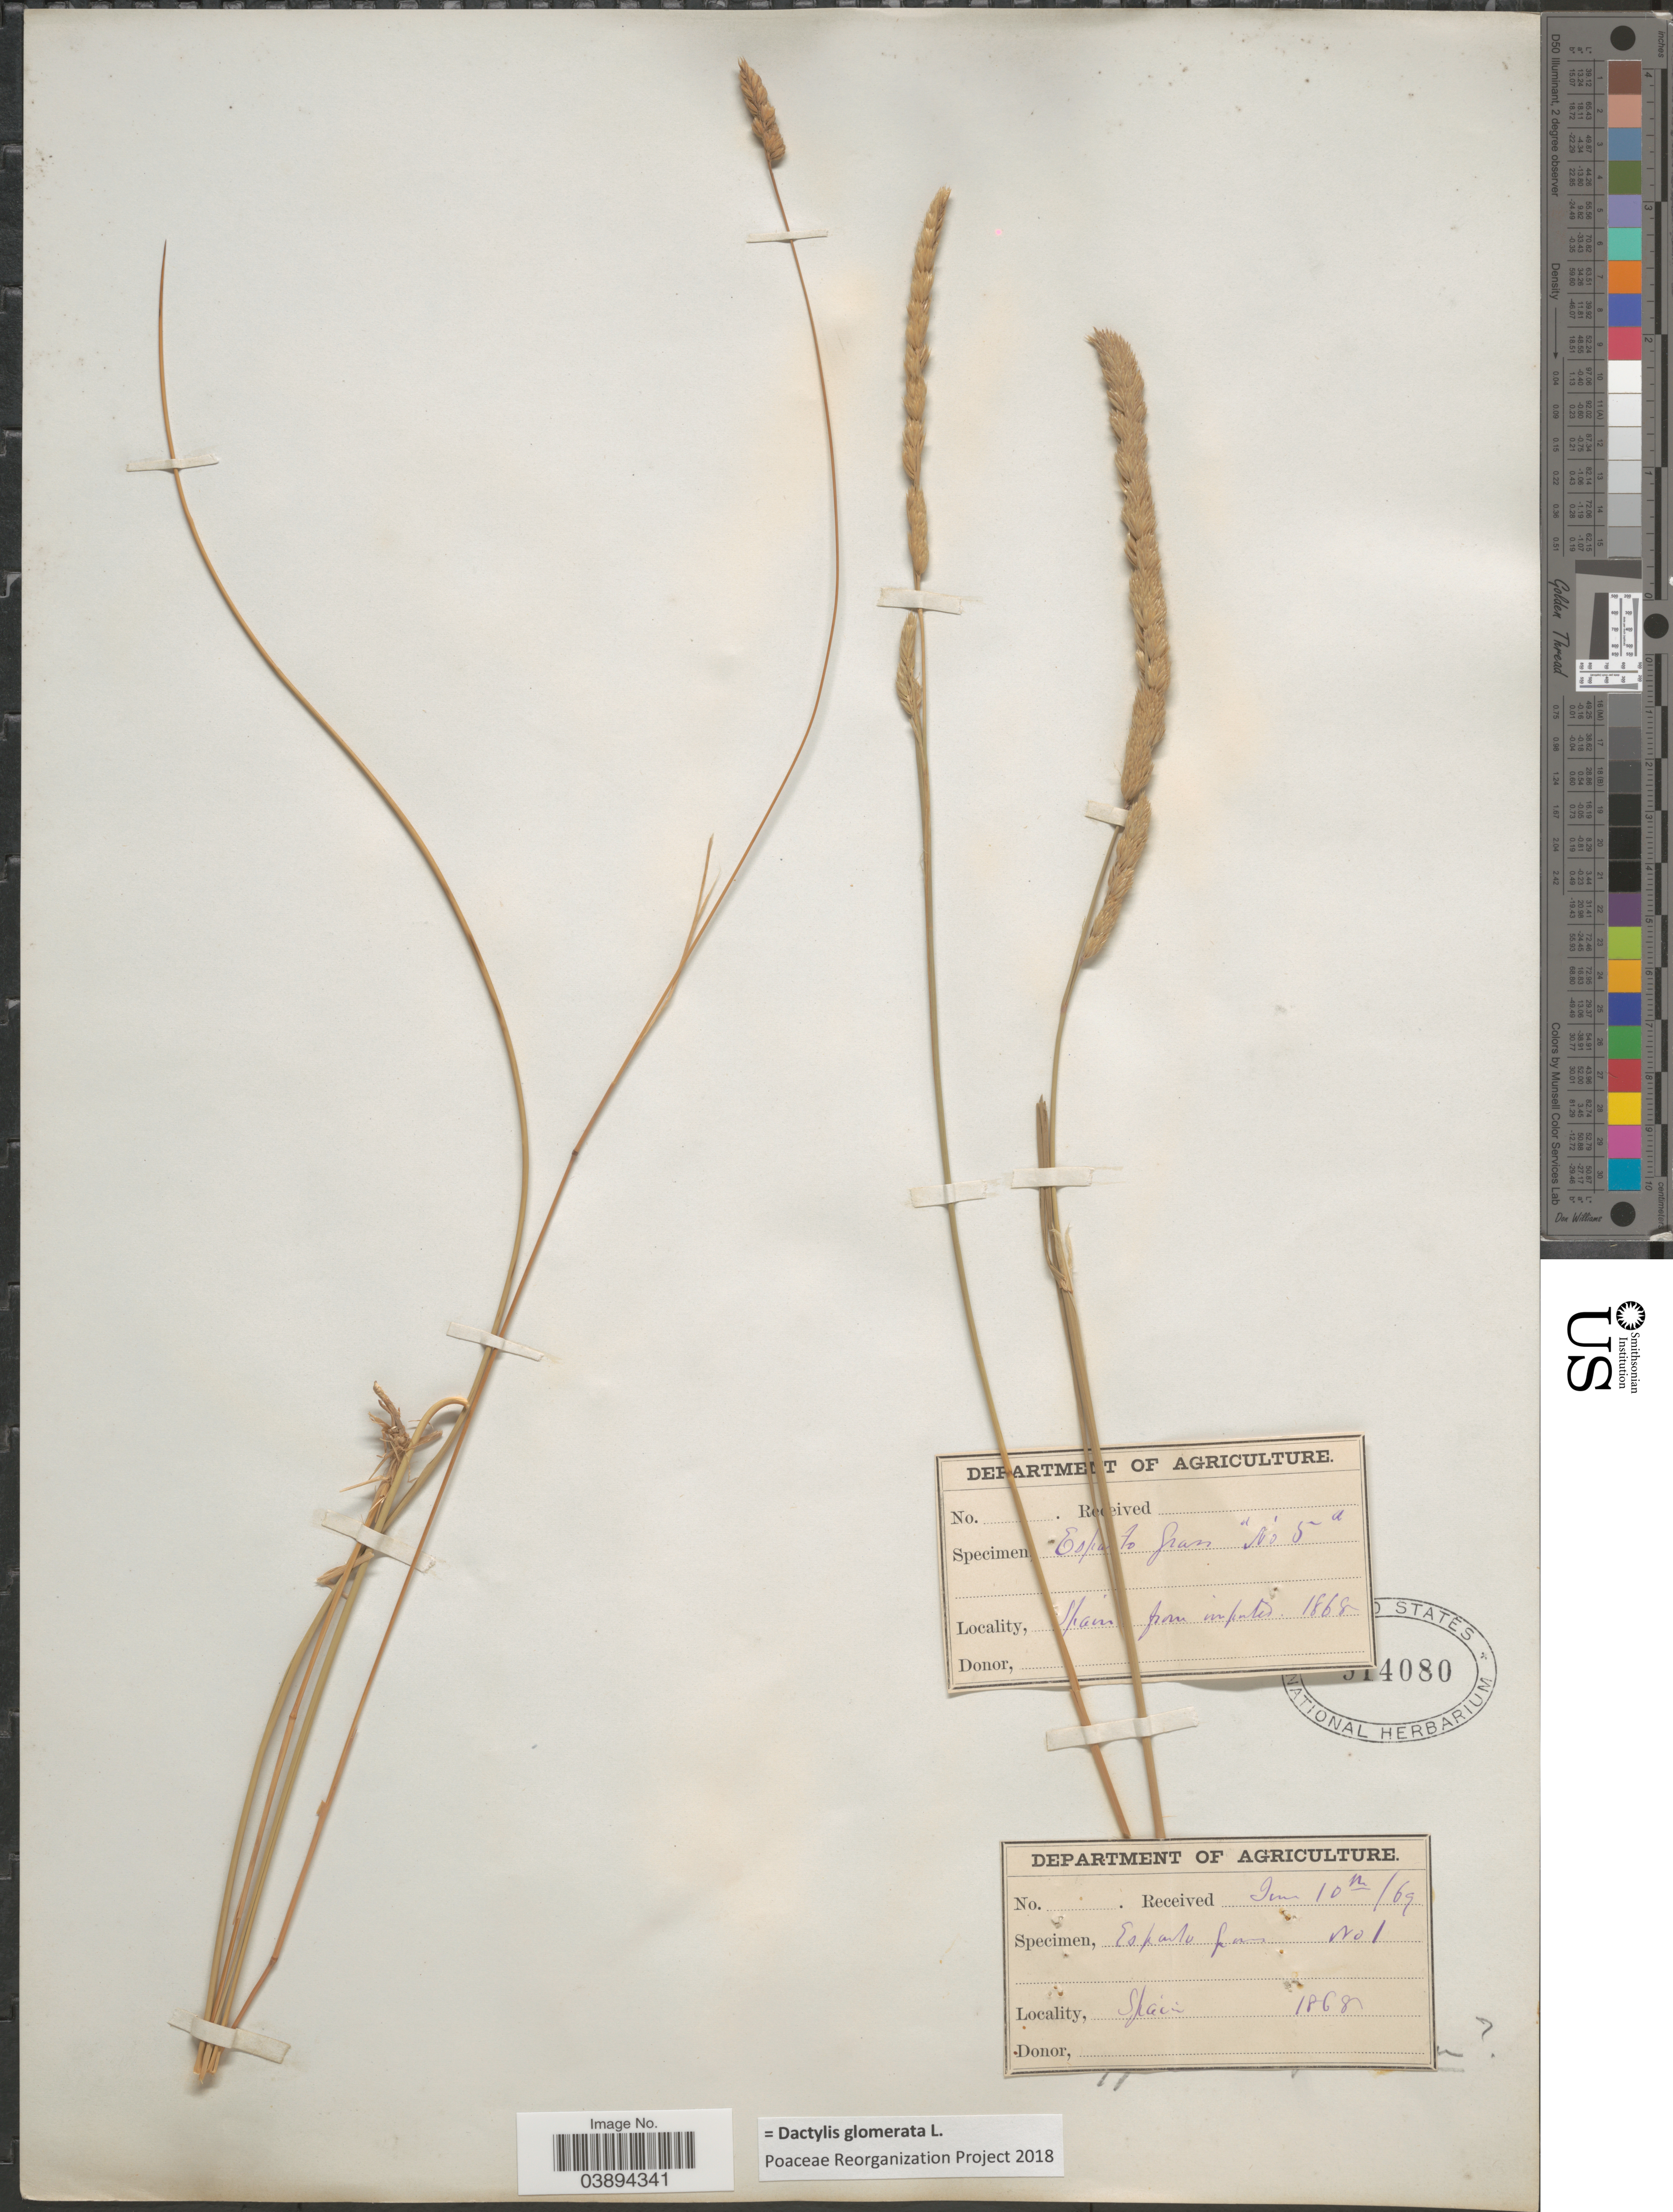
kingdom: Plantae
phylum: Tracheophyta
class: Liliopsida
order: Poales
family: Poaceae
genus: Dactylis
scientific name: Dactylis glomerata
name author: L.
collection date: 1868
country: Spain